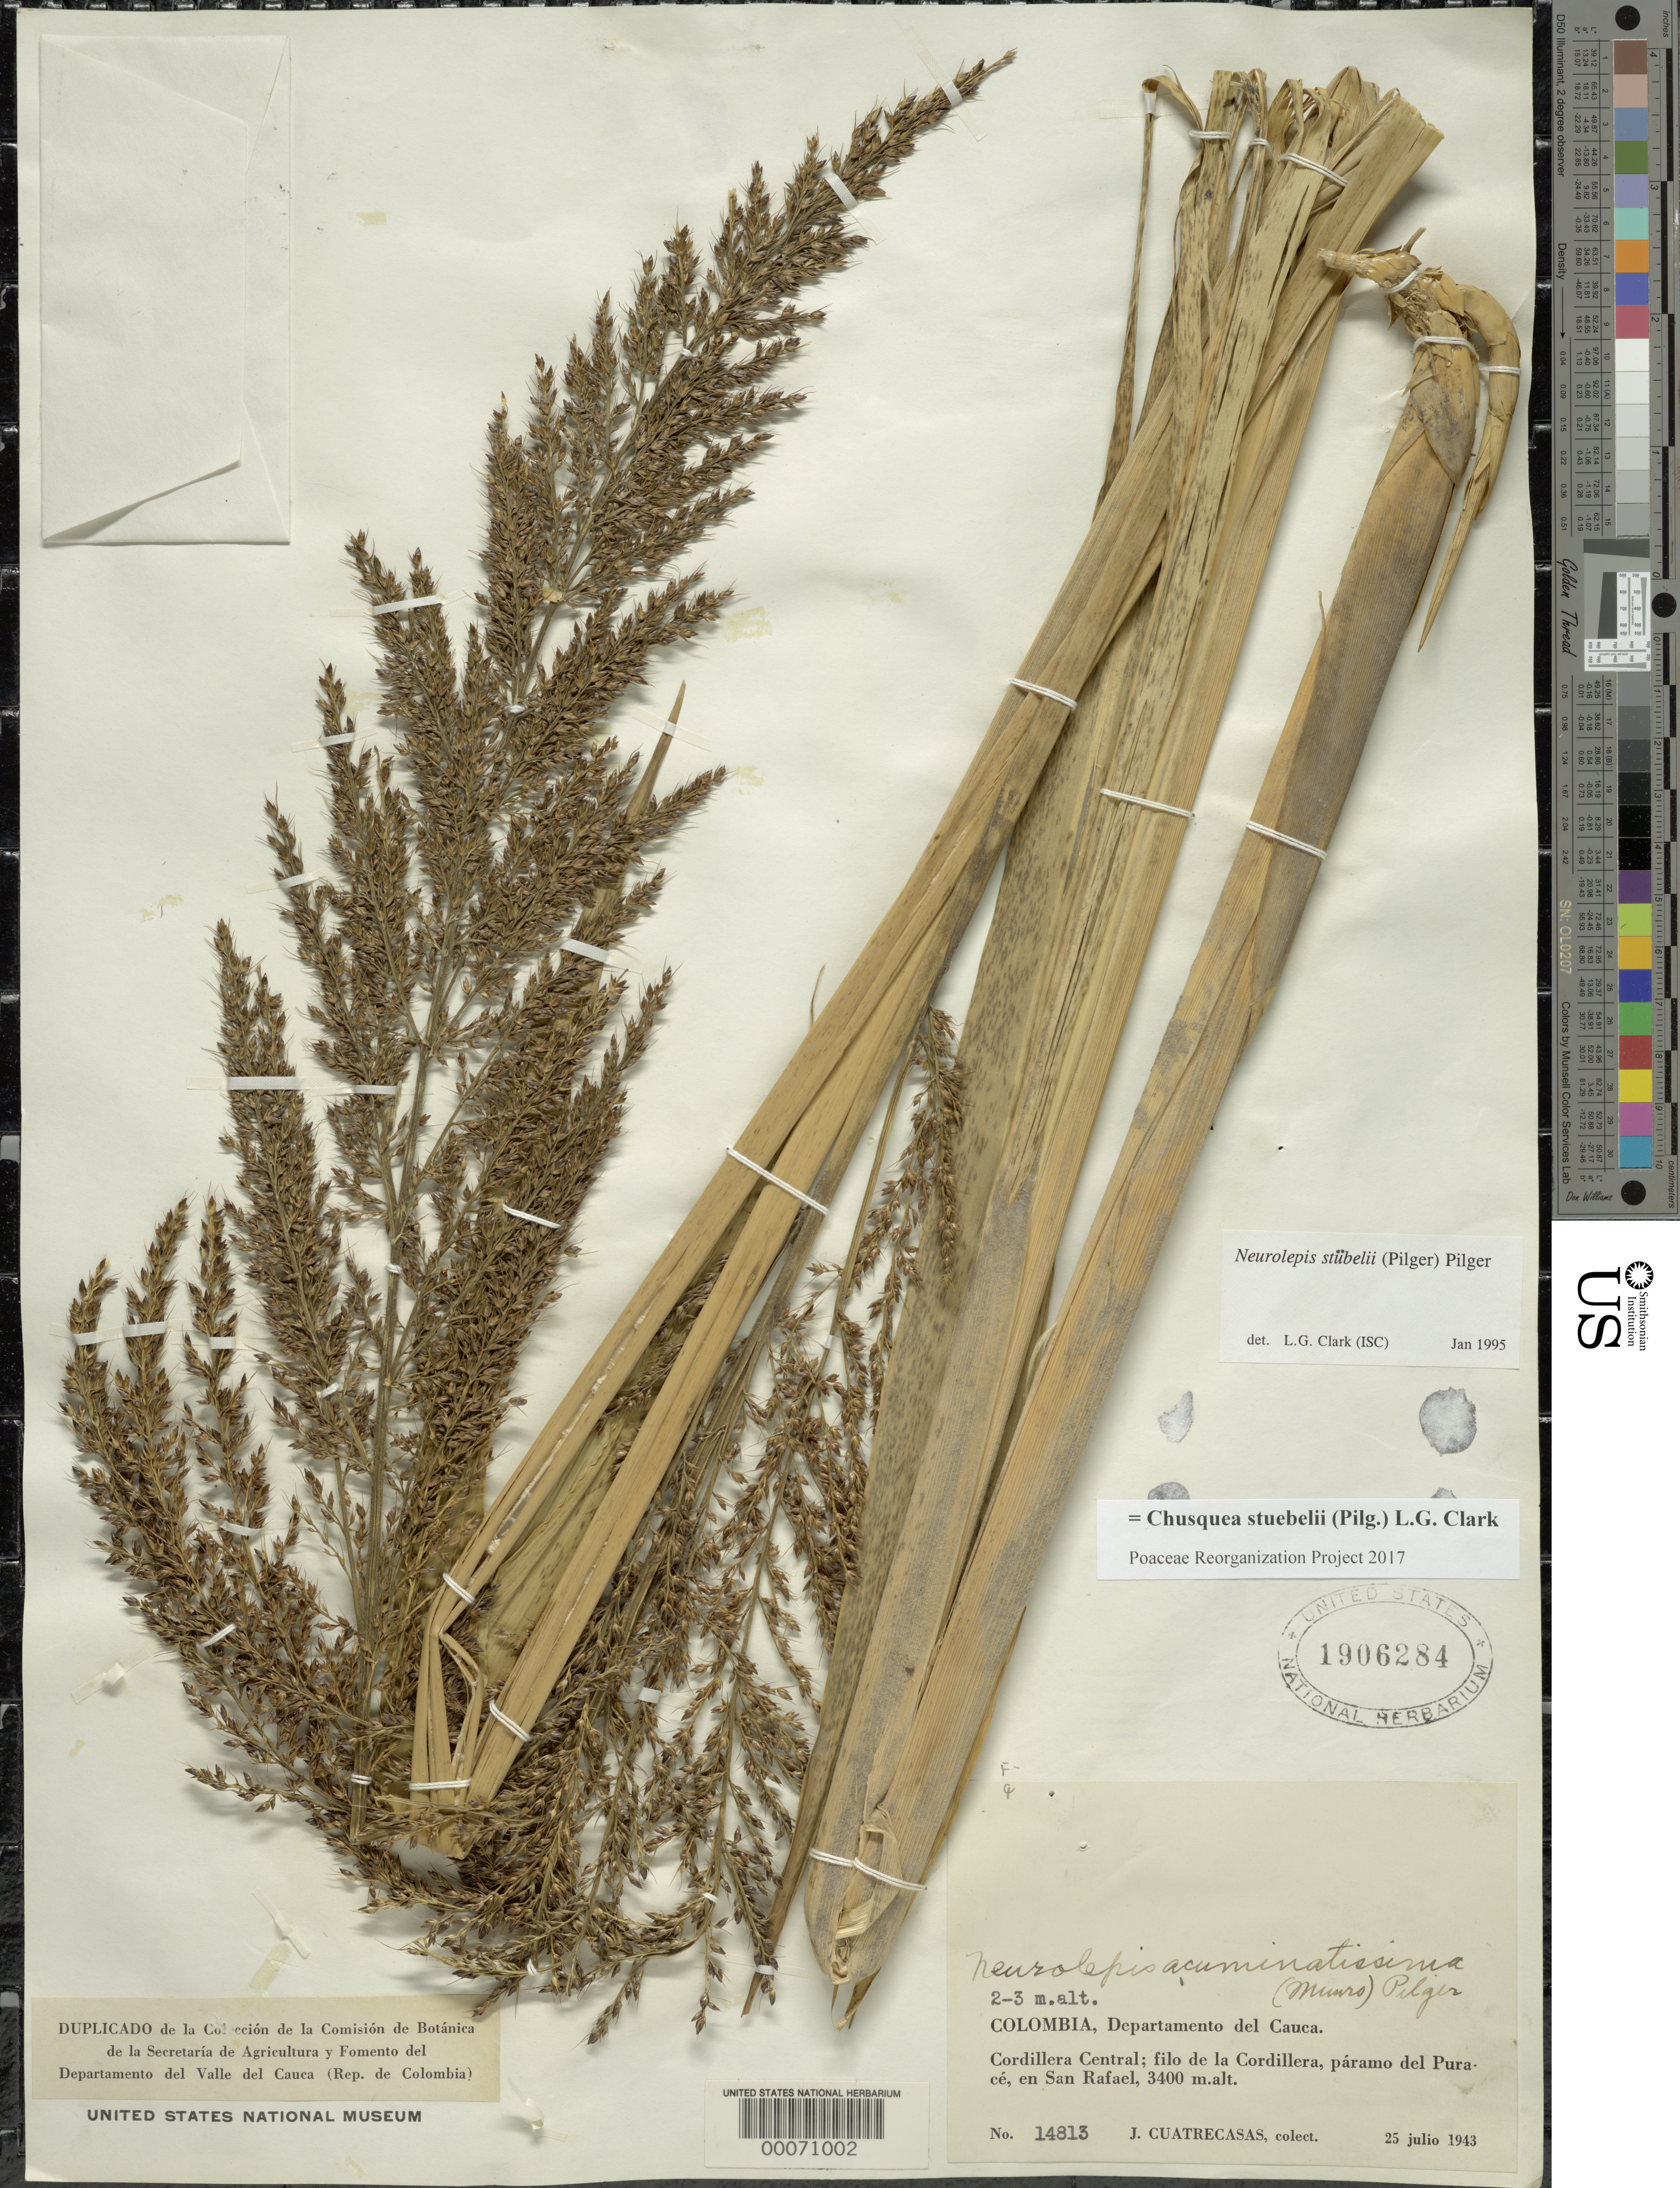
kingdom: Plantae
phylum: Tracheophyta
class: Liliopsida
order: Poales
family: Poaceae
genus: Chusquea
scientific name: Chusquea stuebelii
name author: (Pilg.) L.G. Clark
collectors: J. Cuatrecasas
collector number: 14813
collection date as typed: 25 Jul 1943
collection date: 1943-07-25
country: Colombia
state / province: Cauca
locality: Purace, San Rafael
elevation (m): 3400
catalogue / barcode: US 1906284